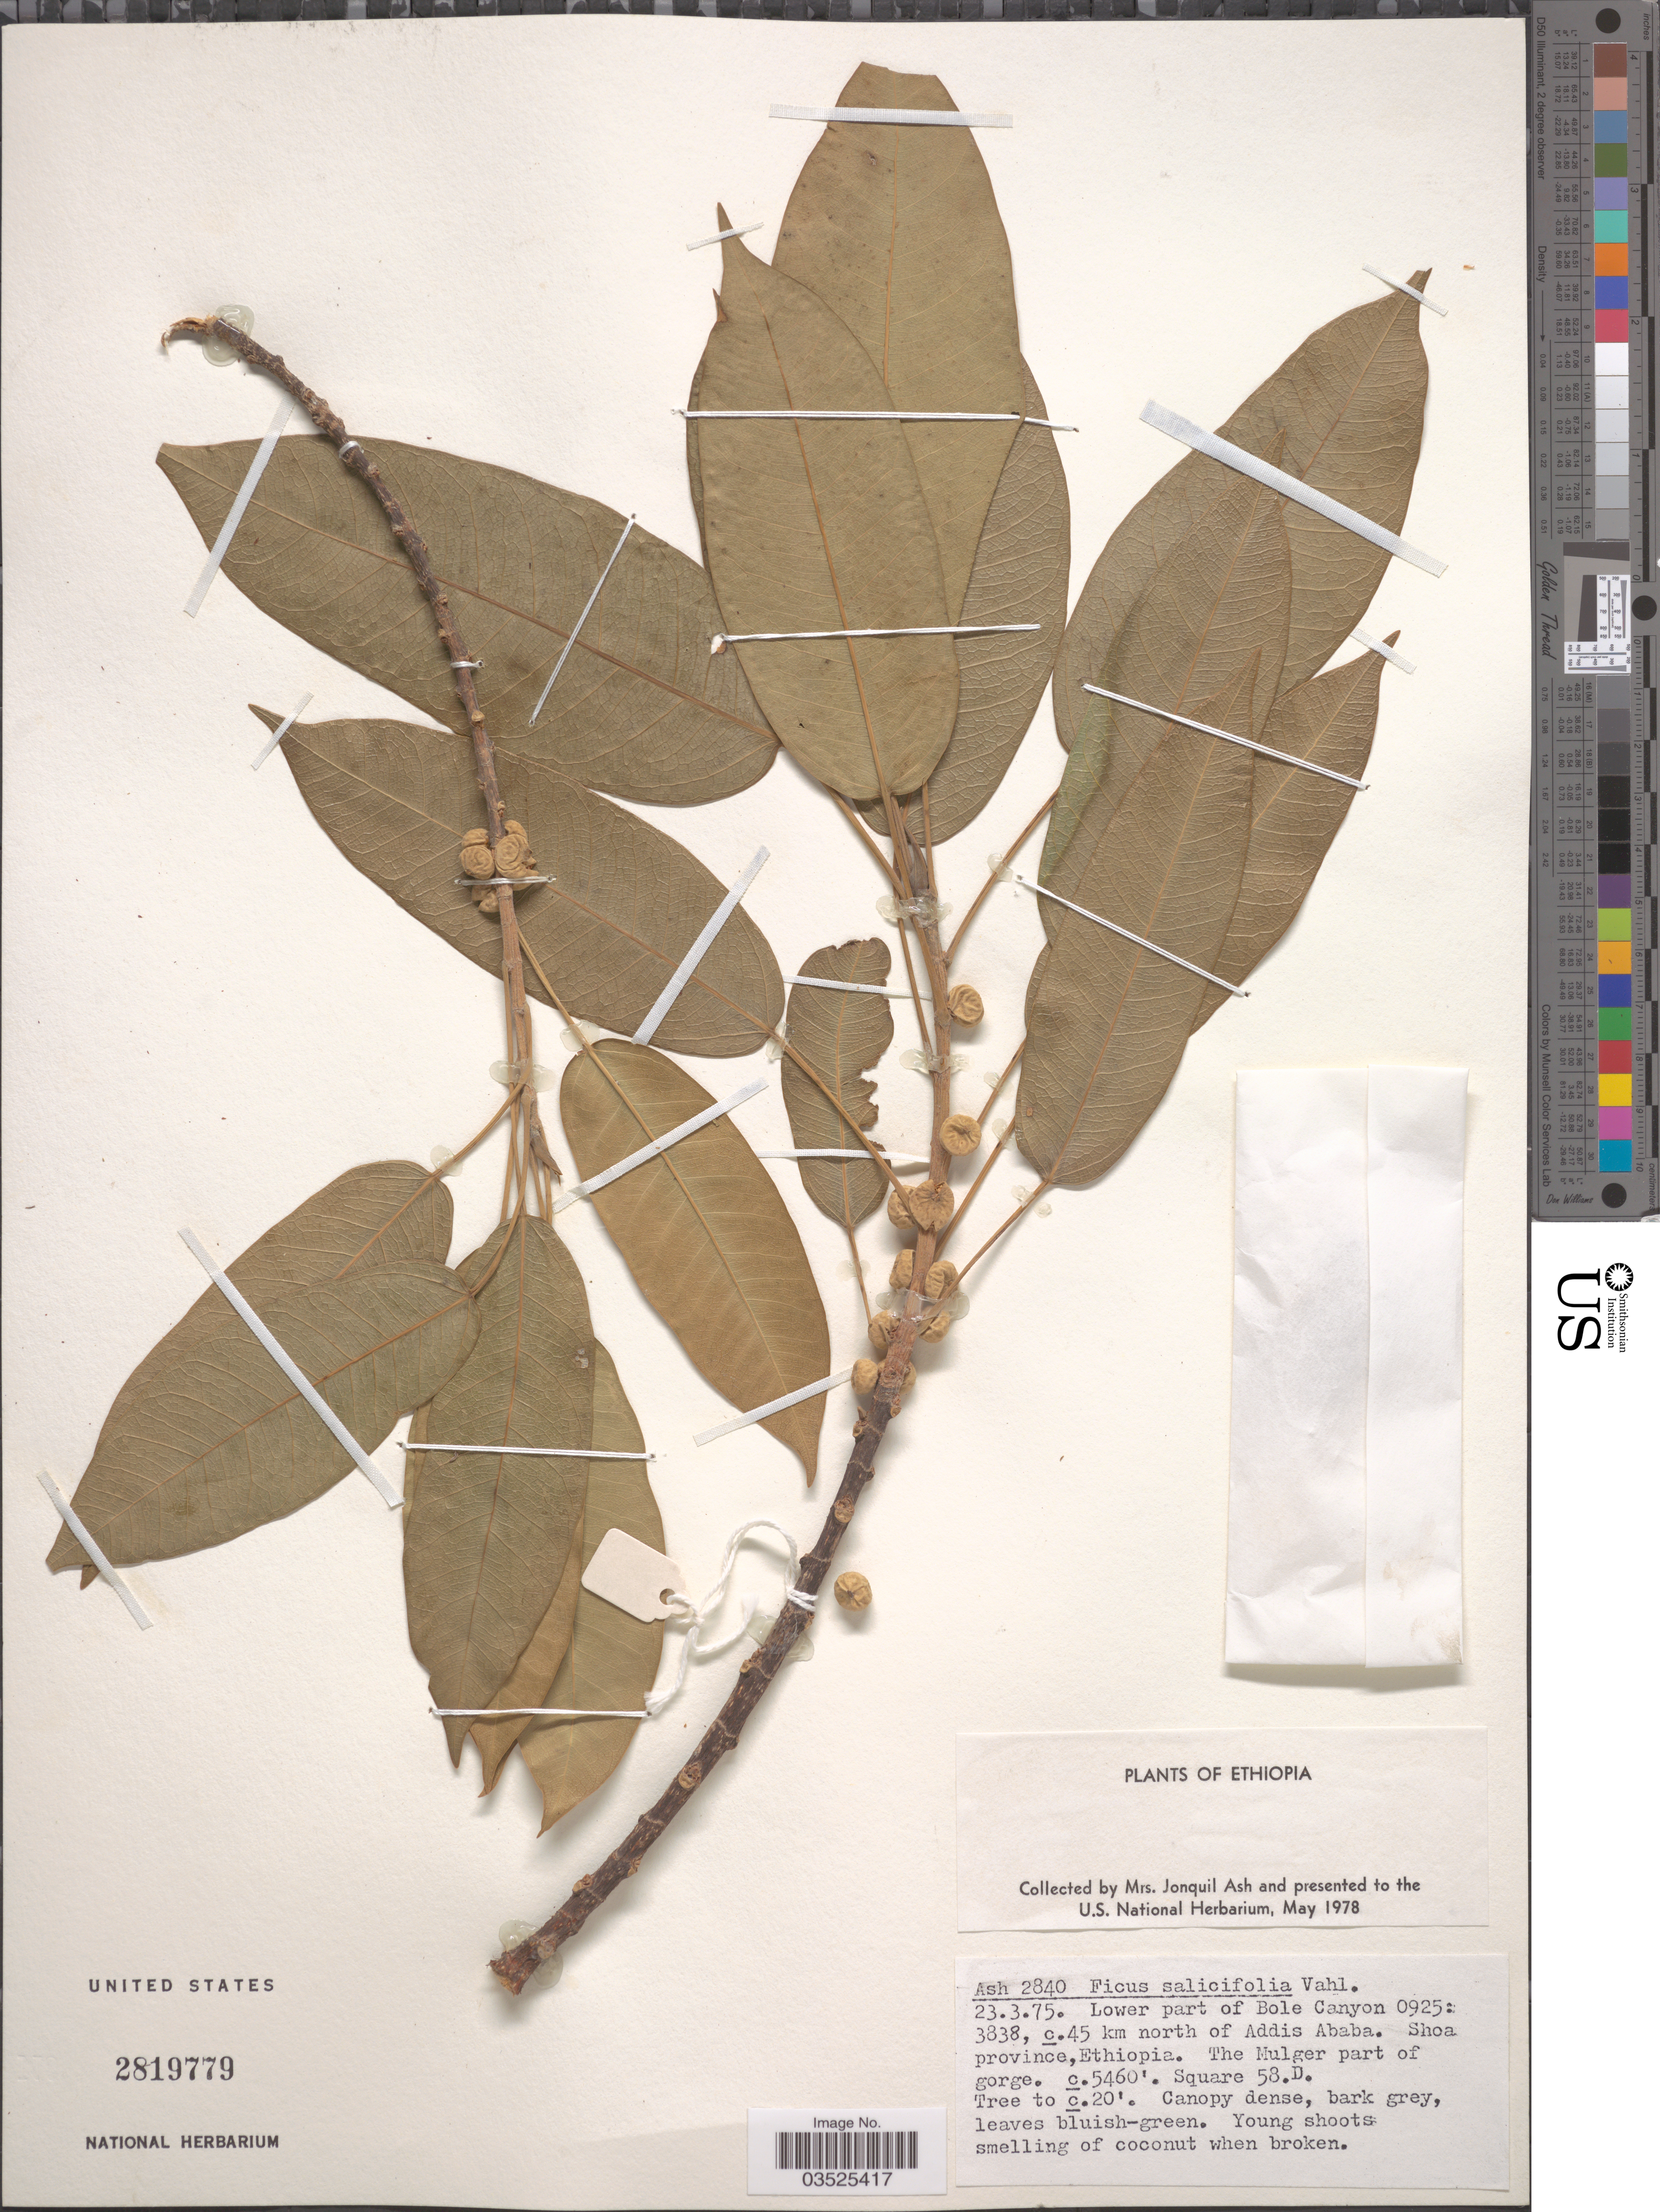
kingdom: Plantae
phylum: Tracheophyta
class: Magnoliopsida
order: Rosales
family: Moraceae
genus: Ficus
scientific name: Ficus salicifolia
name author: Vahl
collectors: J. Ash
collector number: Ash 2840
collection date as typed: Transcribed d/m/y: 23/3/75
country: Ethiopia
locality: Lower part of Bole Canyon 0925: 3838, c. 45 km north of Addis Ababa. Shoa province. Square 58 D.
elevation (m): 1664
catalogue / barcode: US 2819779